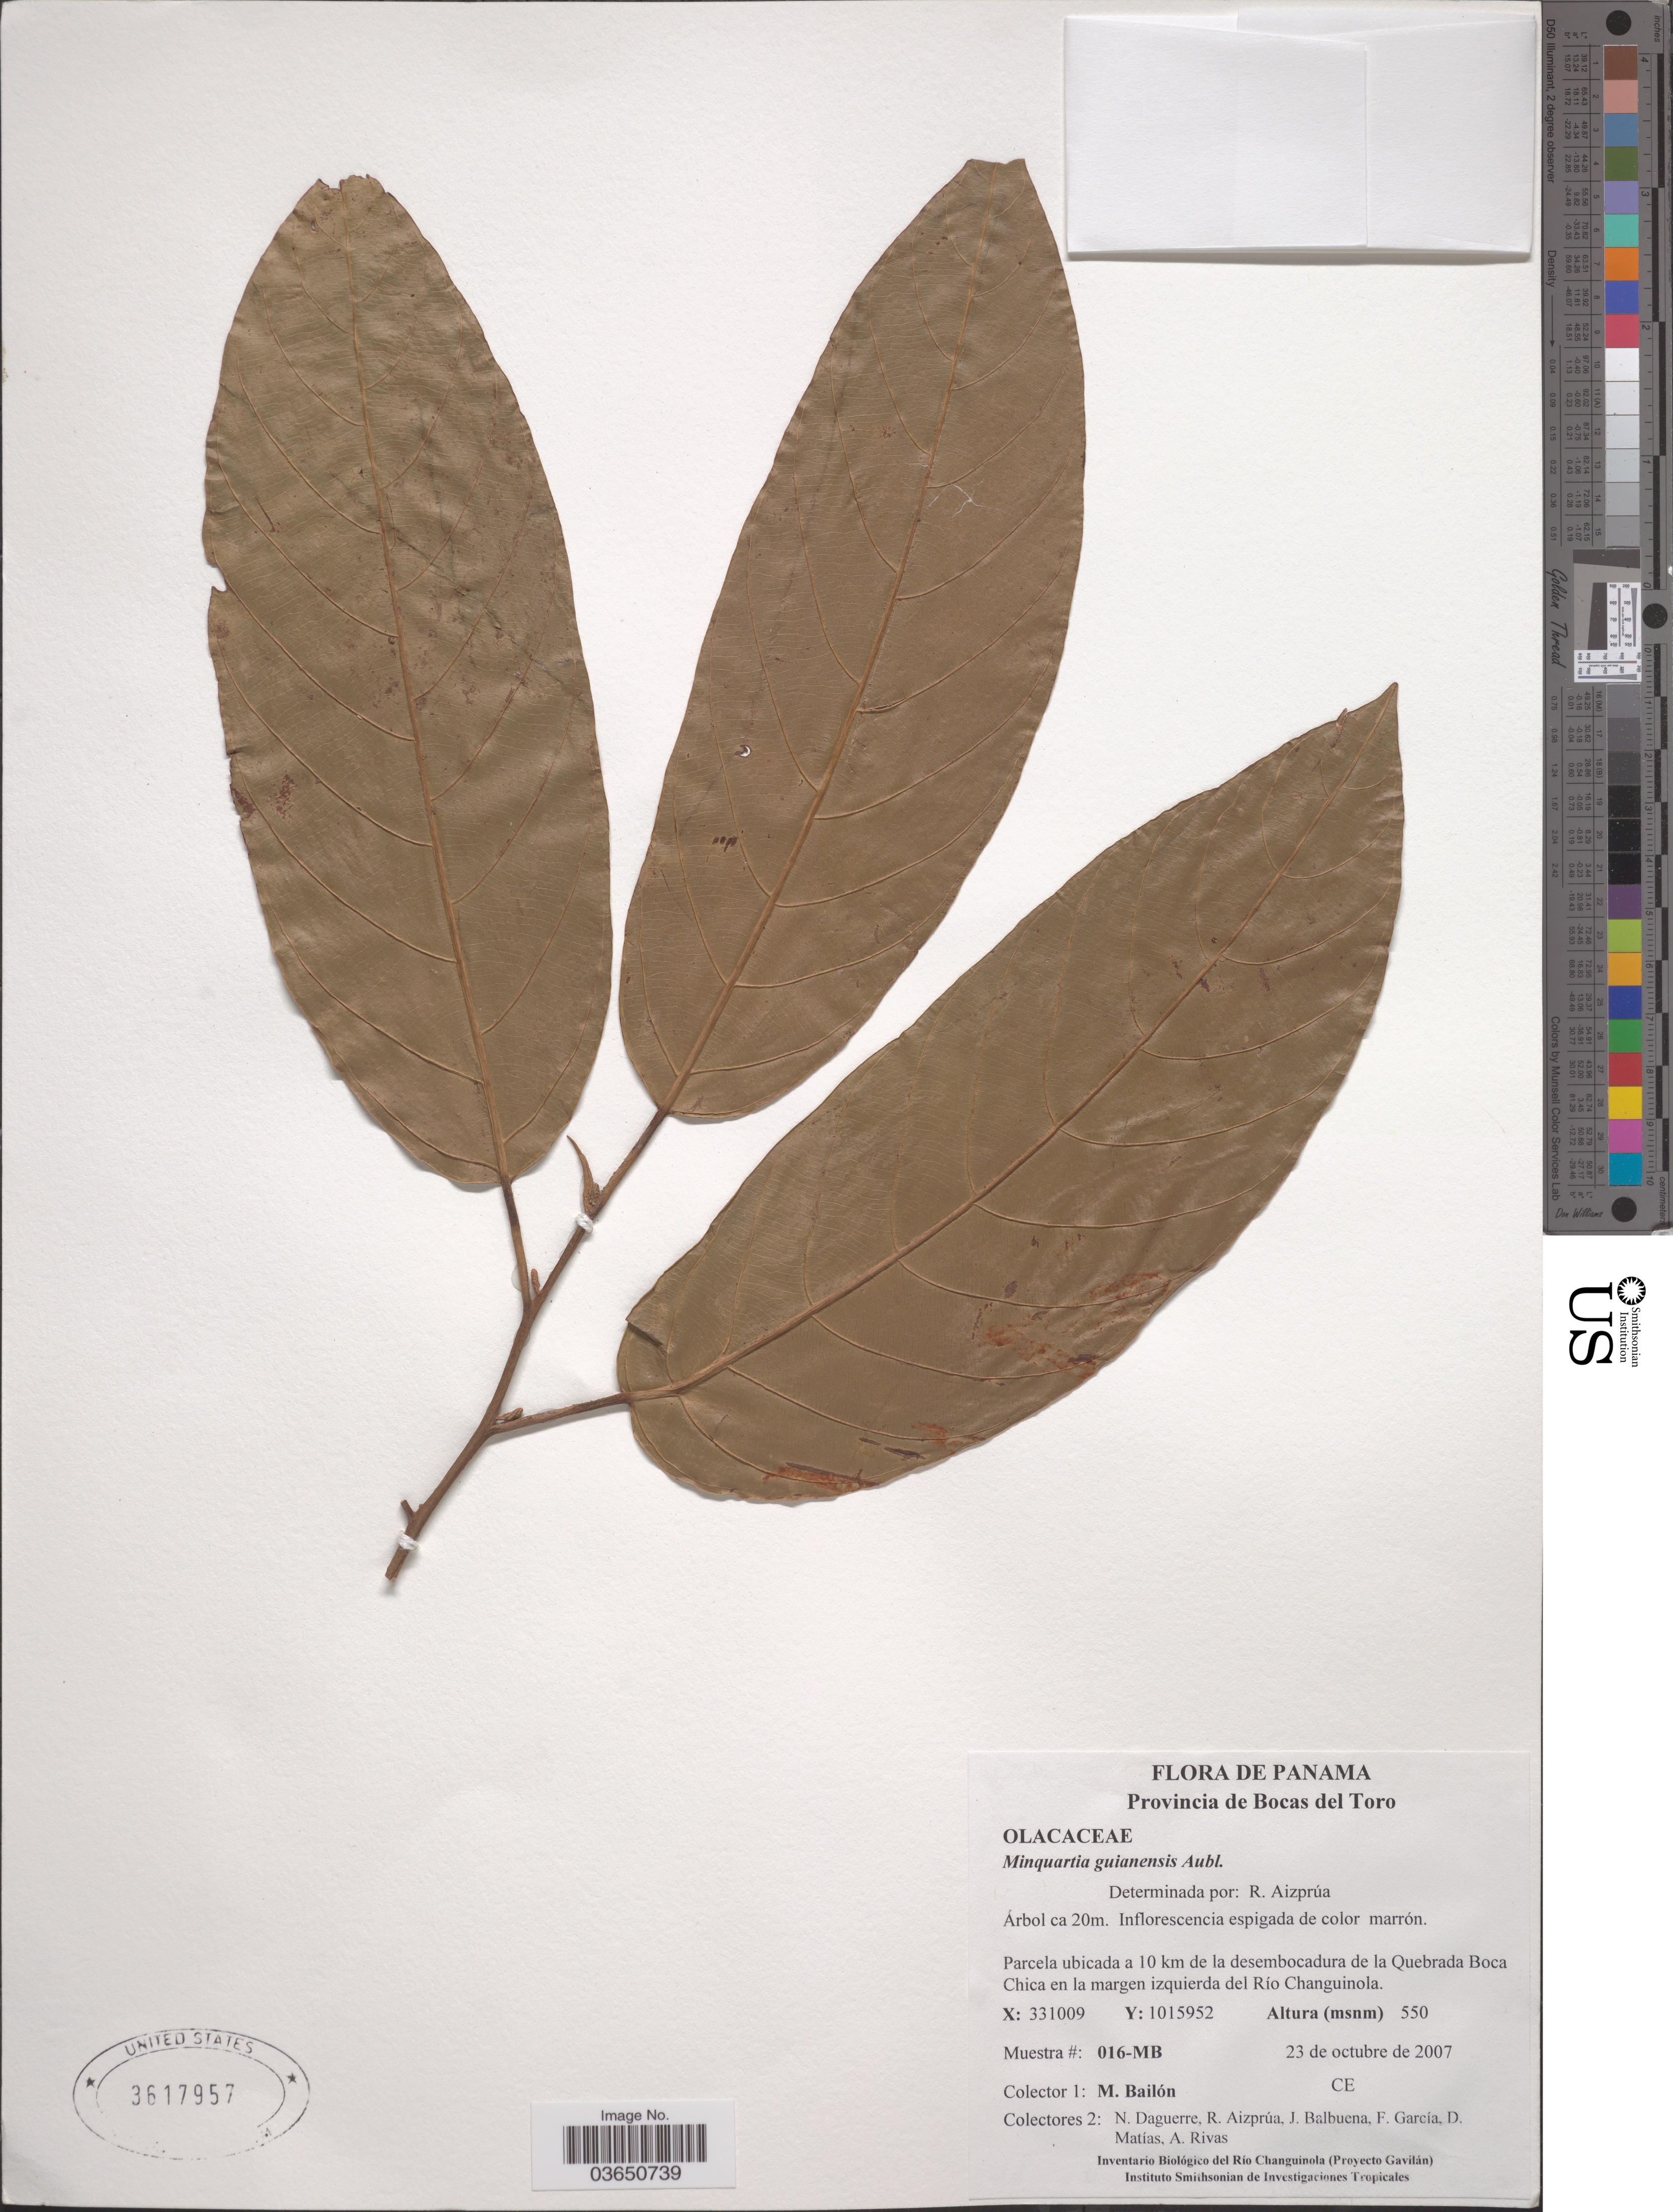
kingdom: Plantae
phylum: Tracheophyta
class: Magnoliopsida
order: Santalales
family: Coulaceae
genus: Minquartia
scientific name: Minquartia guianensis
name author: Aubl.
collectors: M. Bailón, N. Daguerre, R. Aizprúa, J. Balbuena & et al.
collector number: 016-MB?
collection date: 2007-10-23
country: Panama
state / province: Bocas del Toro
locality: Parcela ubicada a 10 km de la desembocadura de la Quebrada Boca Chica en la margen izquierda del Río Changuinola.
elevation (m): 550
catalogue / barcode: US 3617957